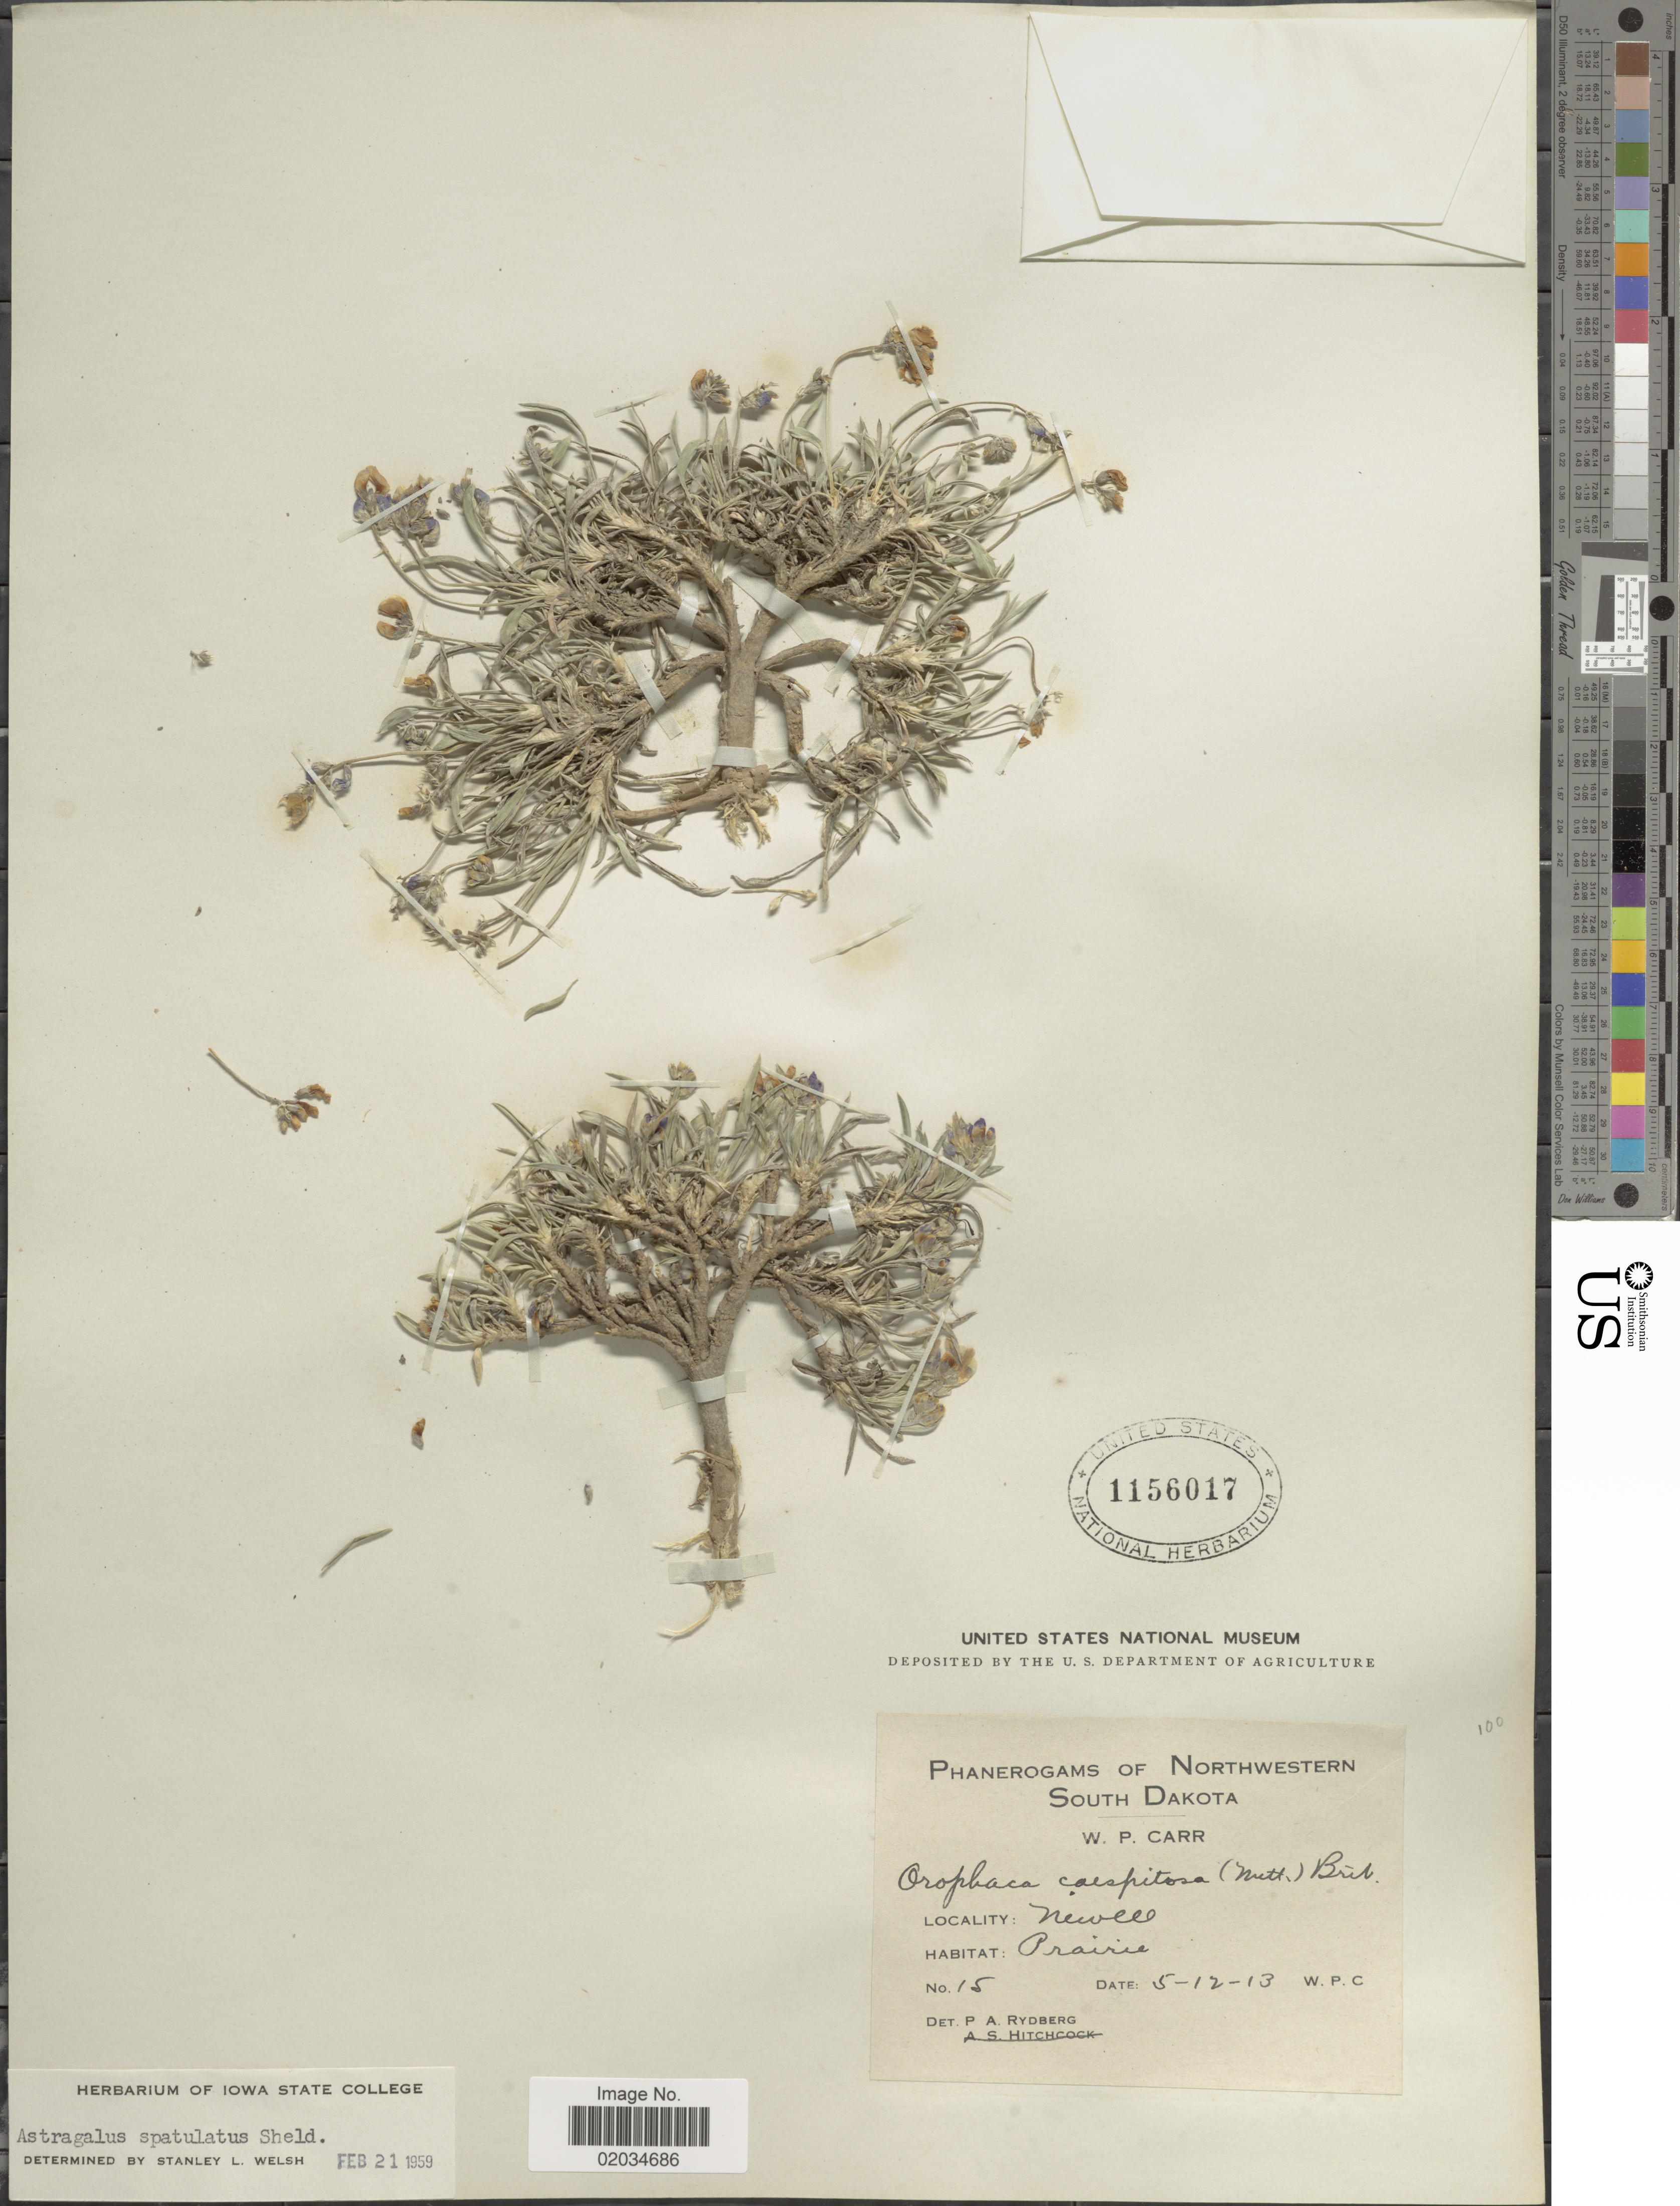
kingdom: Plantae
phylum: Tracheophyta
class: Magnoliopsida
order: Fabales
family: Fabaceae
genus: Astragalus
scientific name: Astragalus spatulatus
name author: E. Sheld.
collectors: W. Carr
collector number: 15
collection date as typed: Transcribed d/m/y: 12/5/13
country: United States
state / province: South Dakota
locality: Northwestern South Dakota. Newell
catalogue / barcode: US 1156017